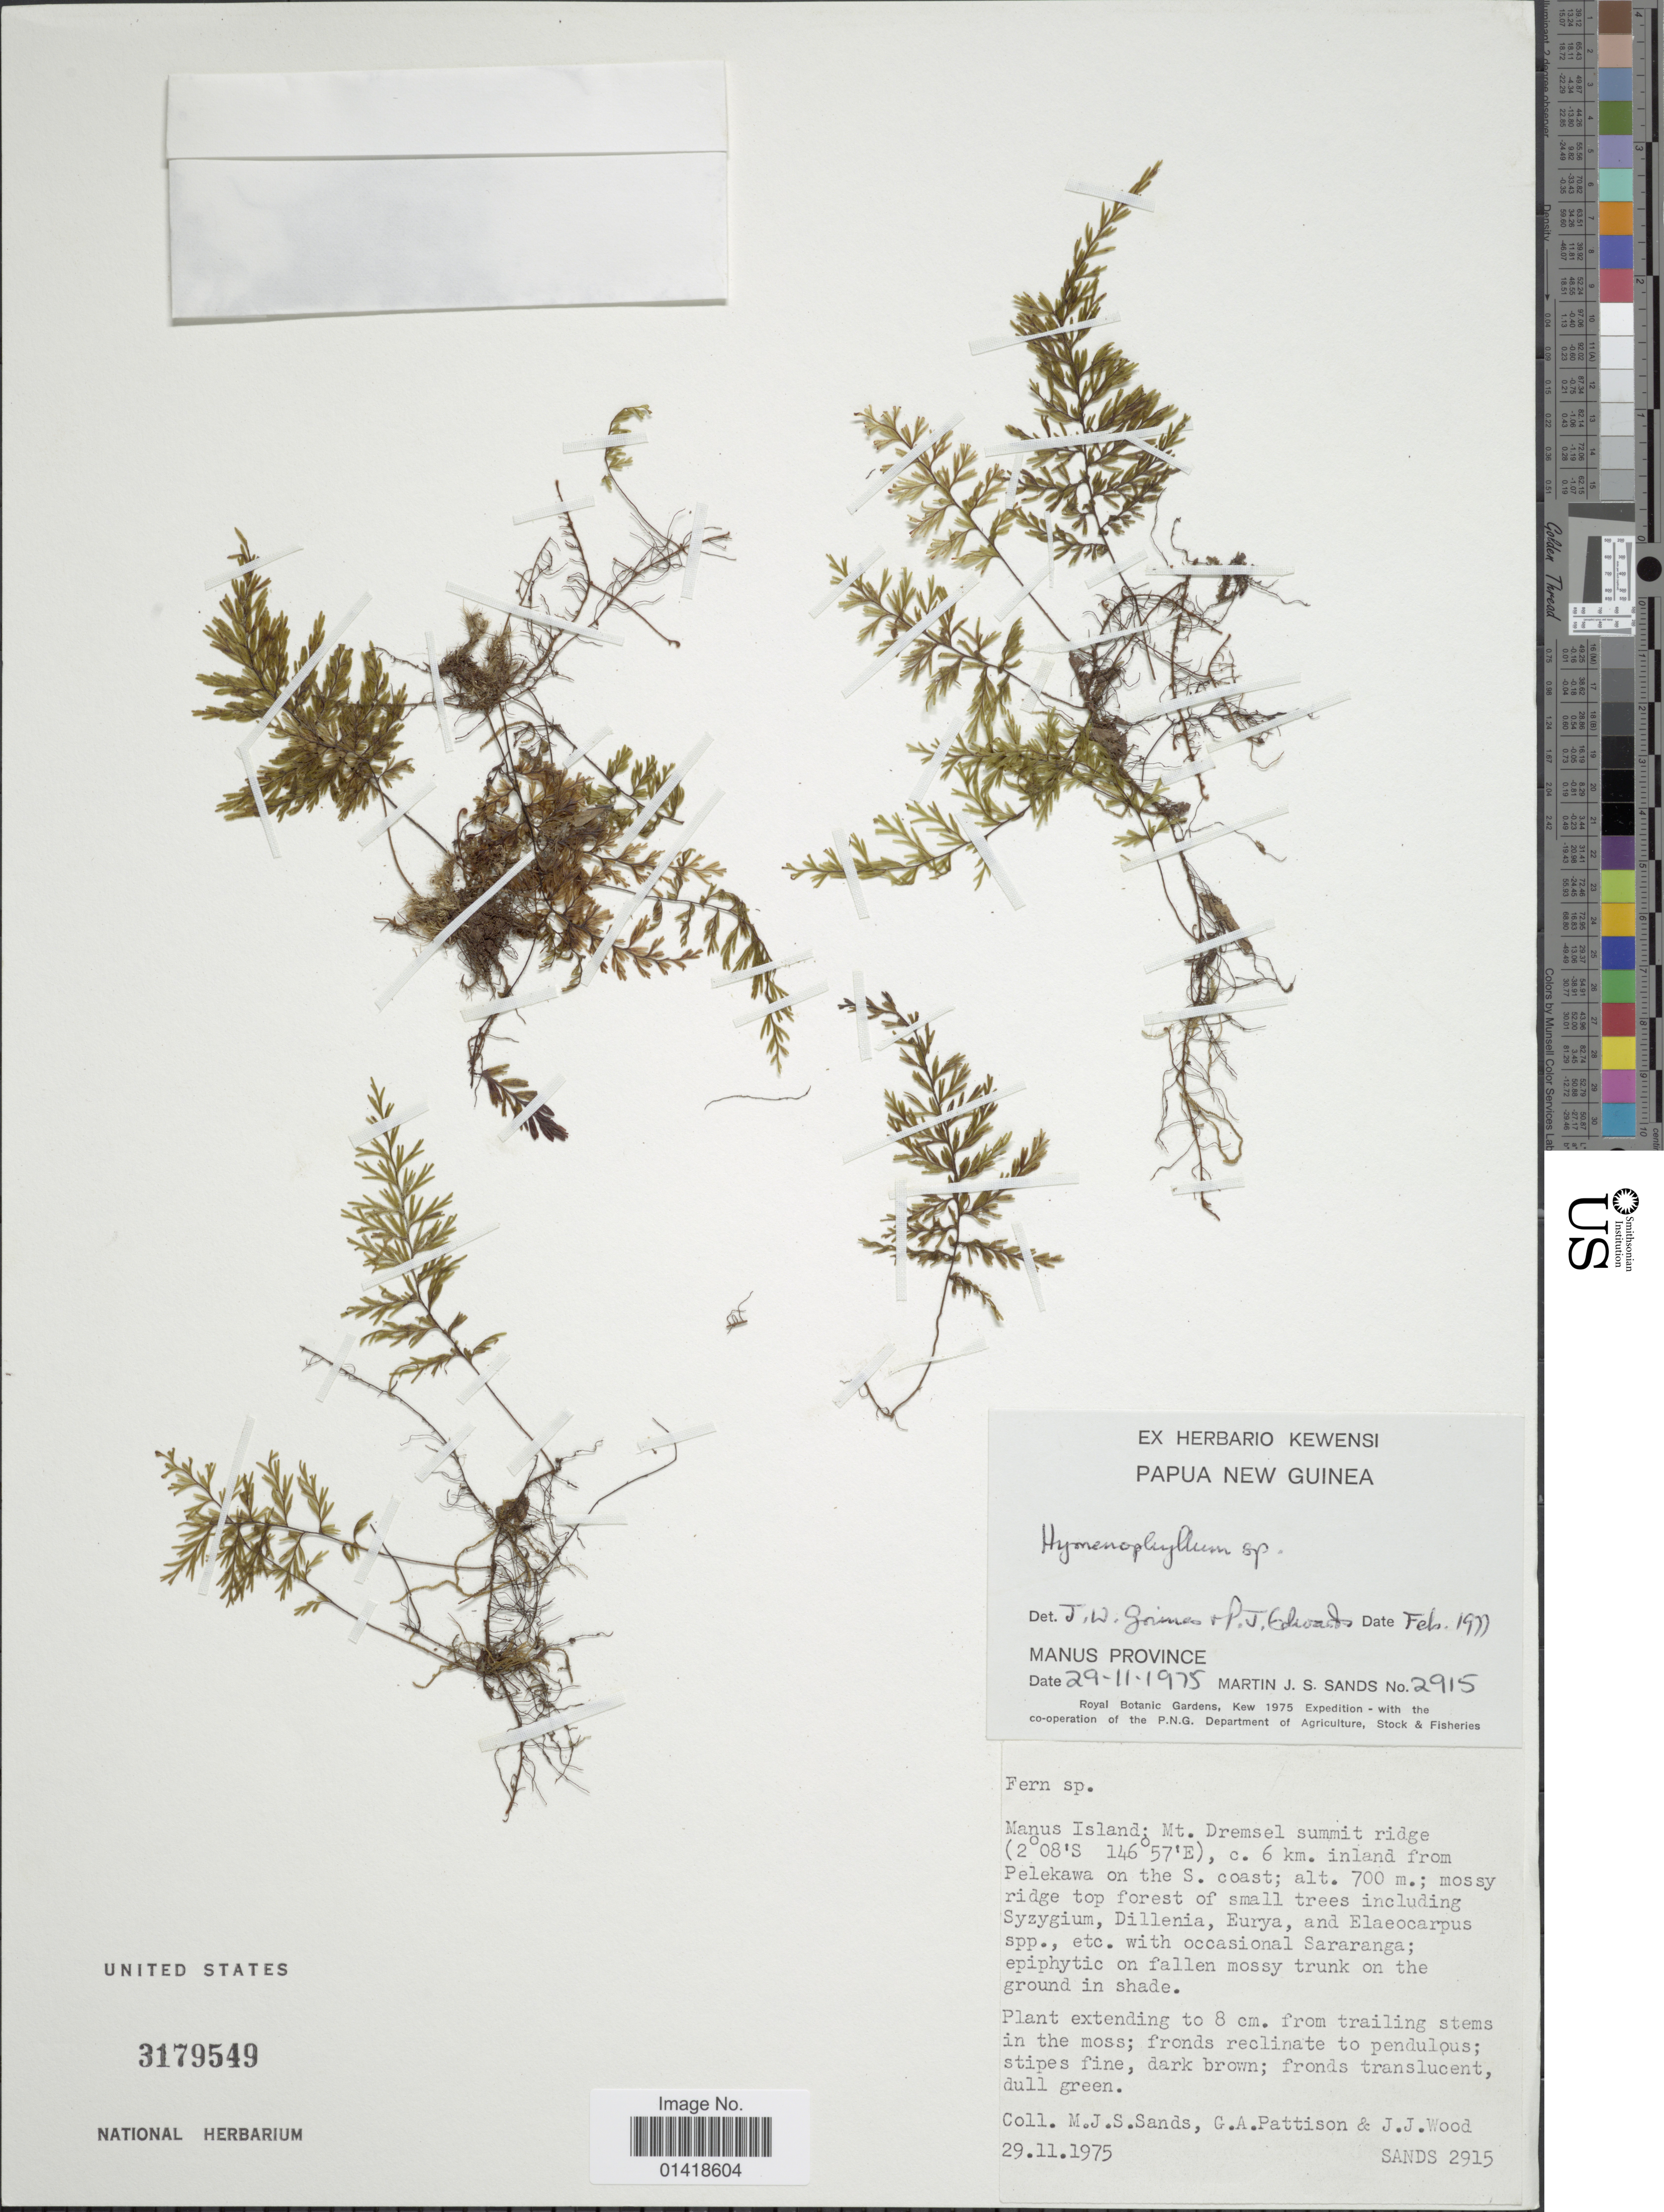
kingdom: Plantae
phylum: Tracheophyta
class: Polypodiopsida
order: Hymenophyllales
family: Hymenophyllaceae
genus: Hymenophyllum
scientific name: Hymenophyllum sp.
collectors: M. Sands, G. Pattison & J. Wood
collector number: Sands 2915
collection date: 1975-11-19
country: Papua New Guinea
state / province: Manus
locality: Manus Island: Mt. Dremsel summit ridge, 6 km inland from Pelekawa on the S. coast, New Ireland.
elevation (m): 700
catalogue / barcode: US 3179549